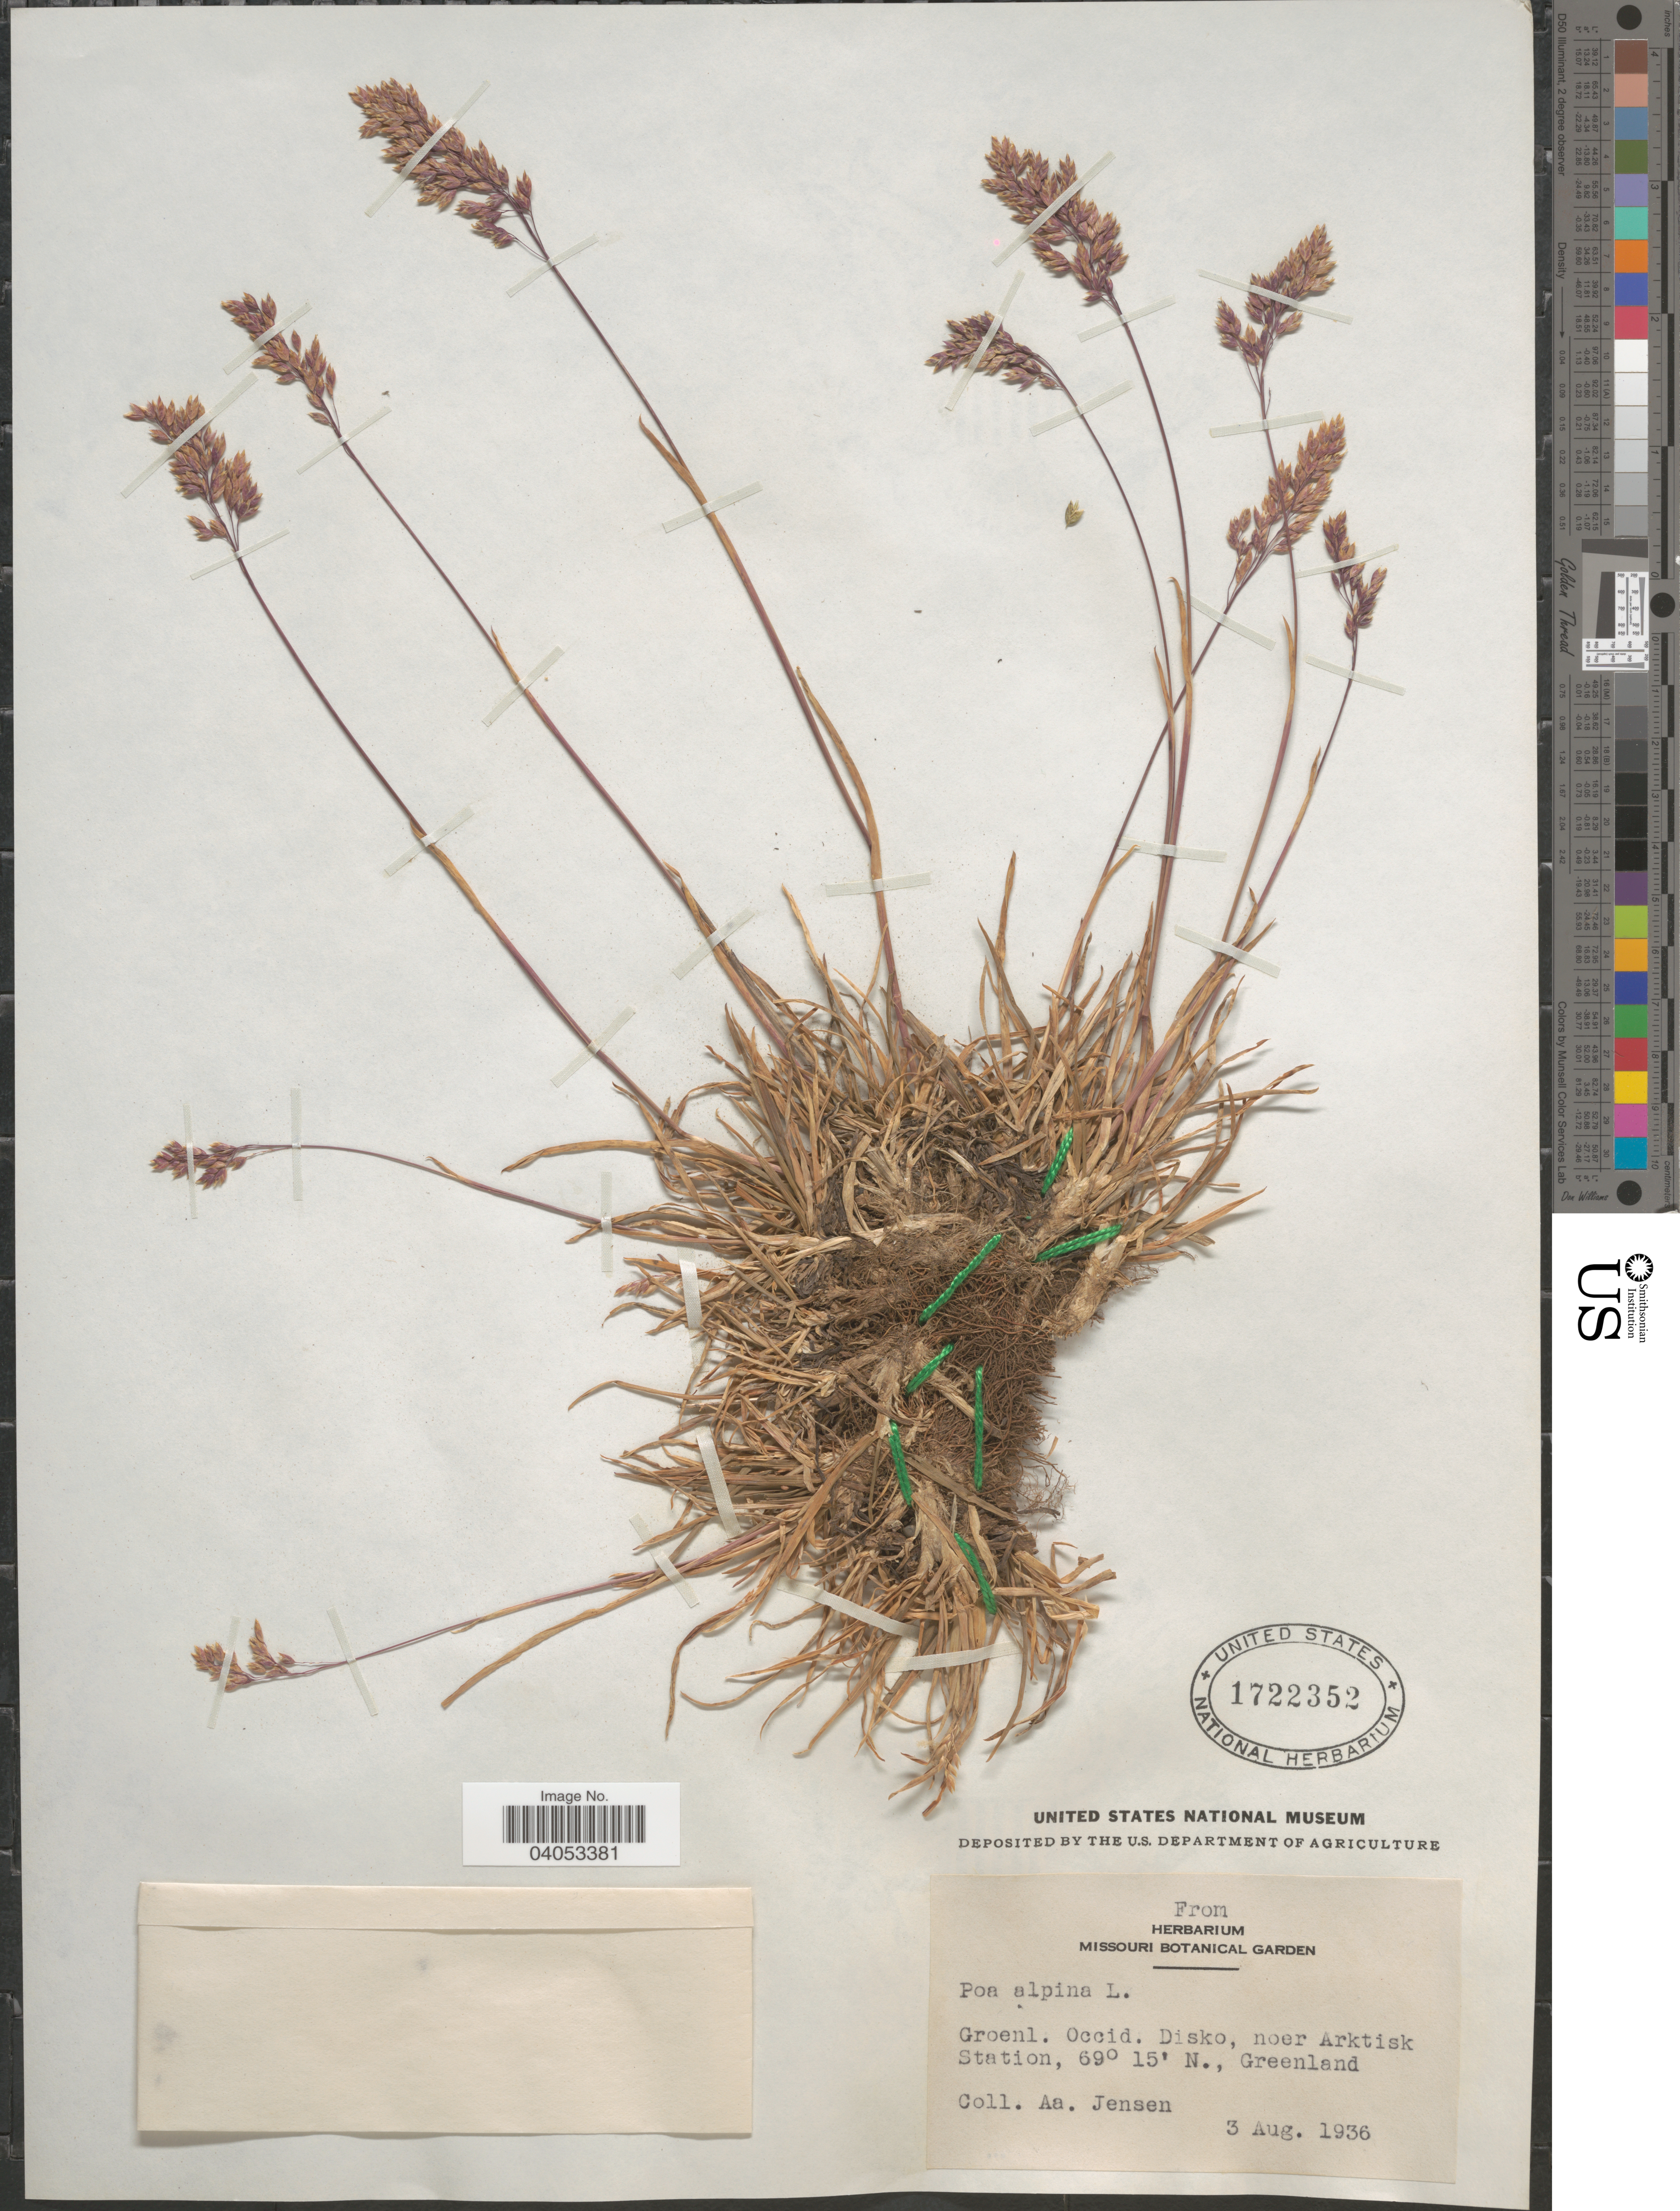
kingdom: Plantae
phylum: Tracheophyta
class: Liliopsida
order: Poales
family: Poaceae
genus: Poa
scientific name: Poa alpina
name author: L.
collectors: A. Jensen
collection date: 1936-08-03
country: Greenland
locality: Groenl. Occid. Disko, near Arktisk Station.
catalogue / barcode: US 1722352